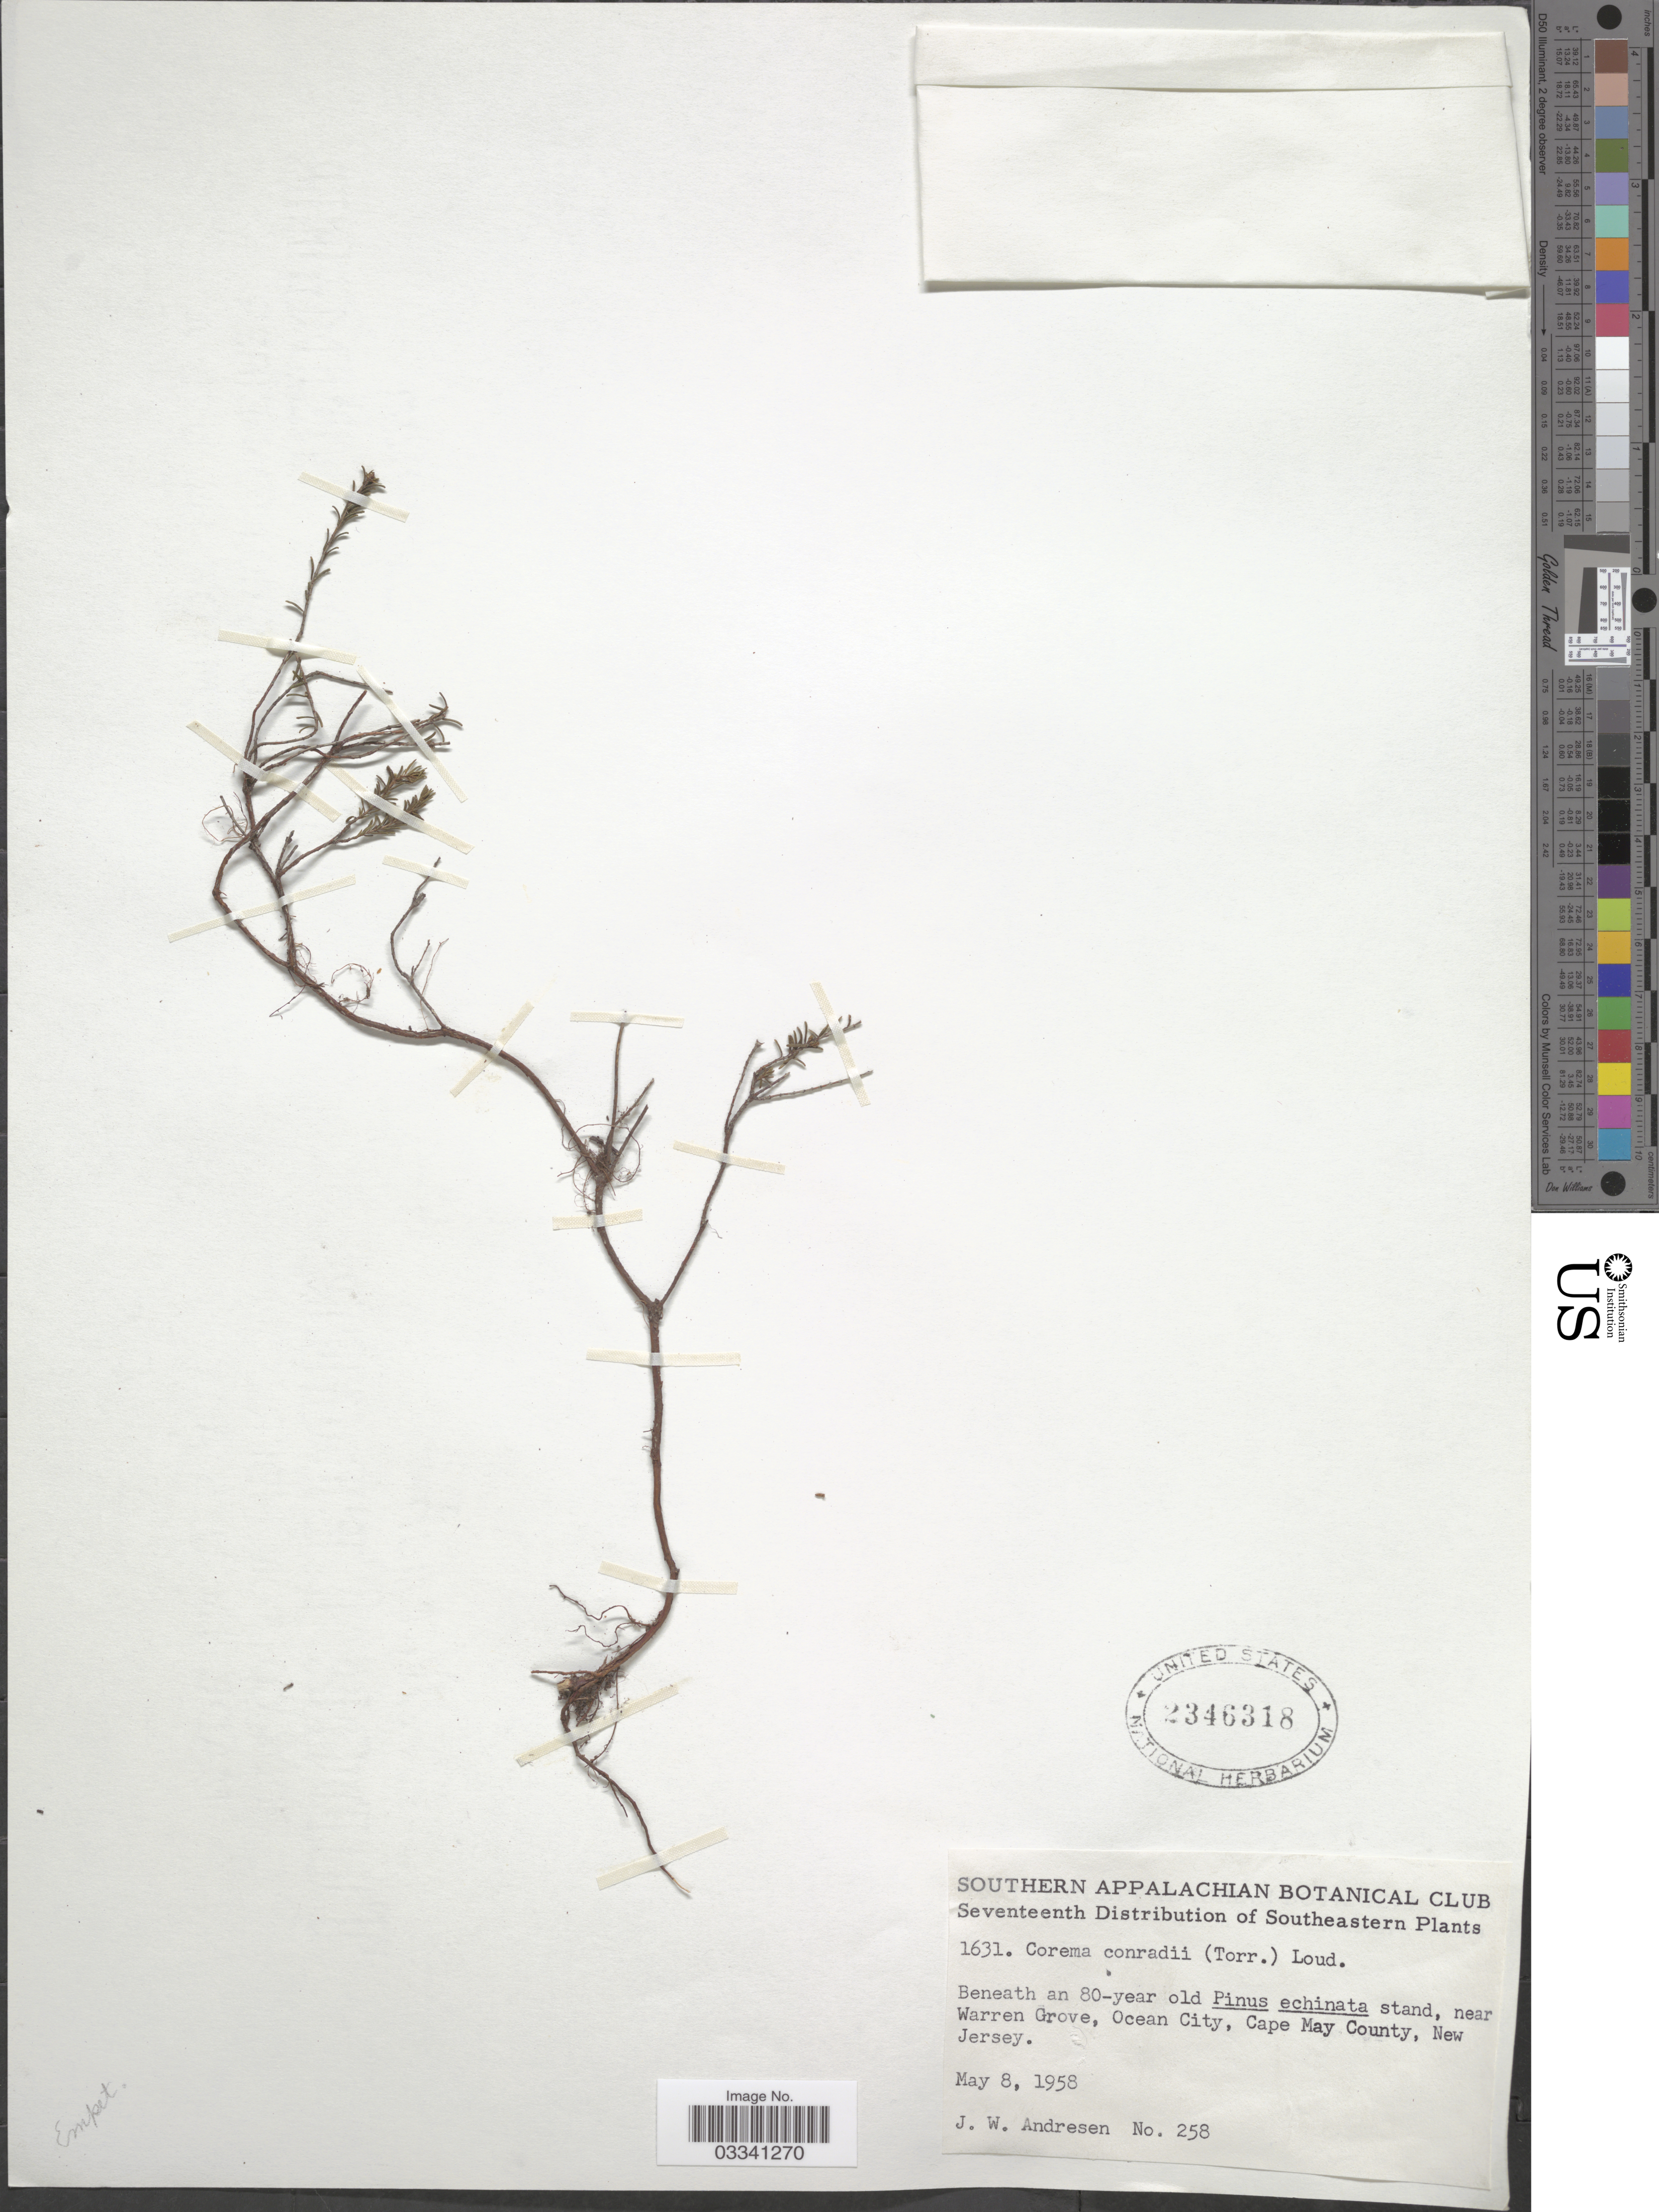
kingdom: Plantae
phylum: Tracheophyta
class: Magnoliopsida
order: Ericales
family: Ericaceae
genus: Corema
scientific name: Corema conradii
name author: Torr.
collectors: J. Andrésen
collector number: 258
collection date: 1958-05-08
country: United States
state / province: New Jersey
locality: Southeastern. Near Warren Grove, Ocean City, Cape May County.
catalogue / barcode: US 2346318